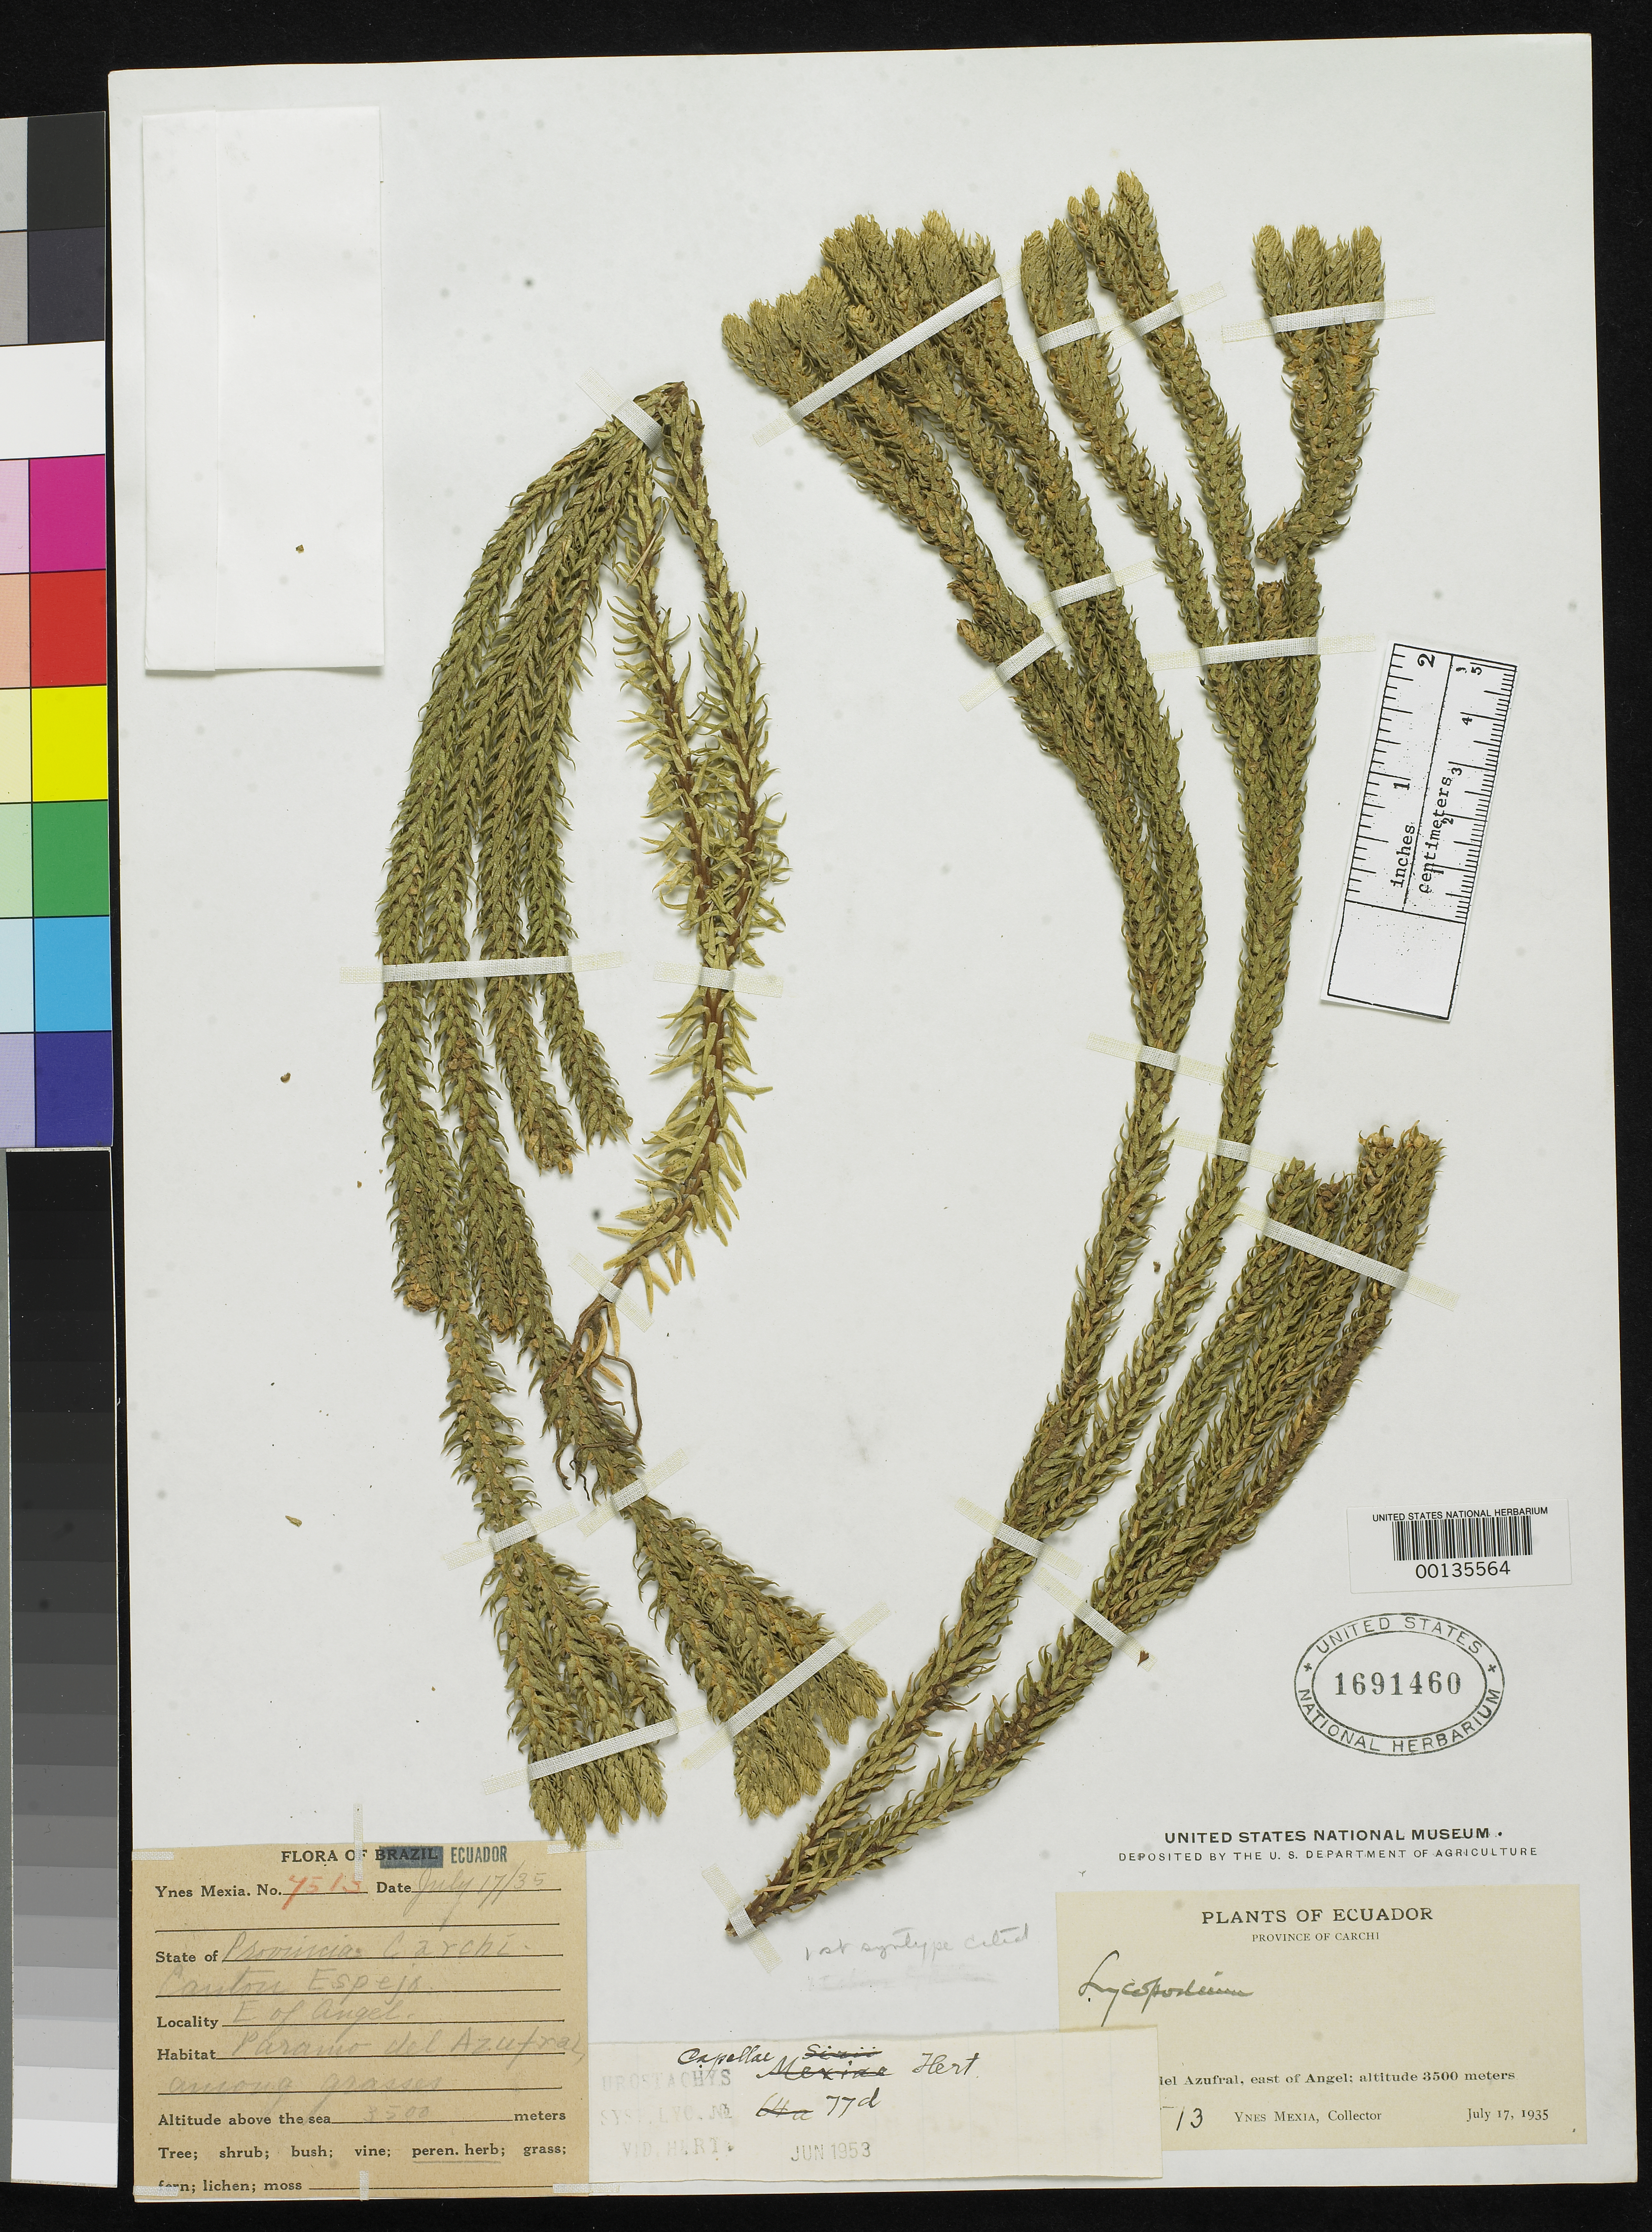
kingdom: Plantae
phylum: Tracheophyta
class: Lycopodiopsida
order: Lycopodiales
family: Lycopodiaceae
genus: Urostachys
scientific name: Urostachys capellae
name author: Herter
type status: Syntype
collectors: Y. Mexia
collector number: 7513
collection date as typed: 17 Jul 1935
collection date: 1935-07-17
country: Ecuador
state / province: Carchi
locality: Paramo del Azufral, E of Angel.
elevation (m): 3500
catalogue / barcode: US 1691460